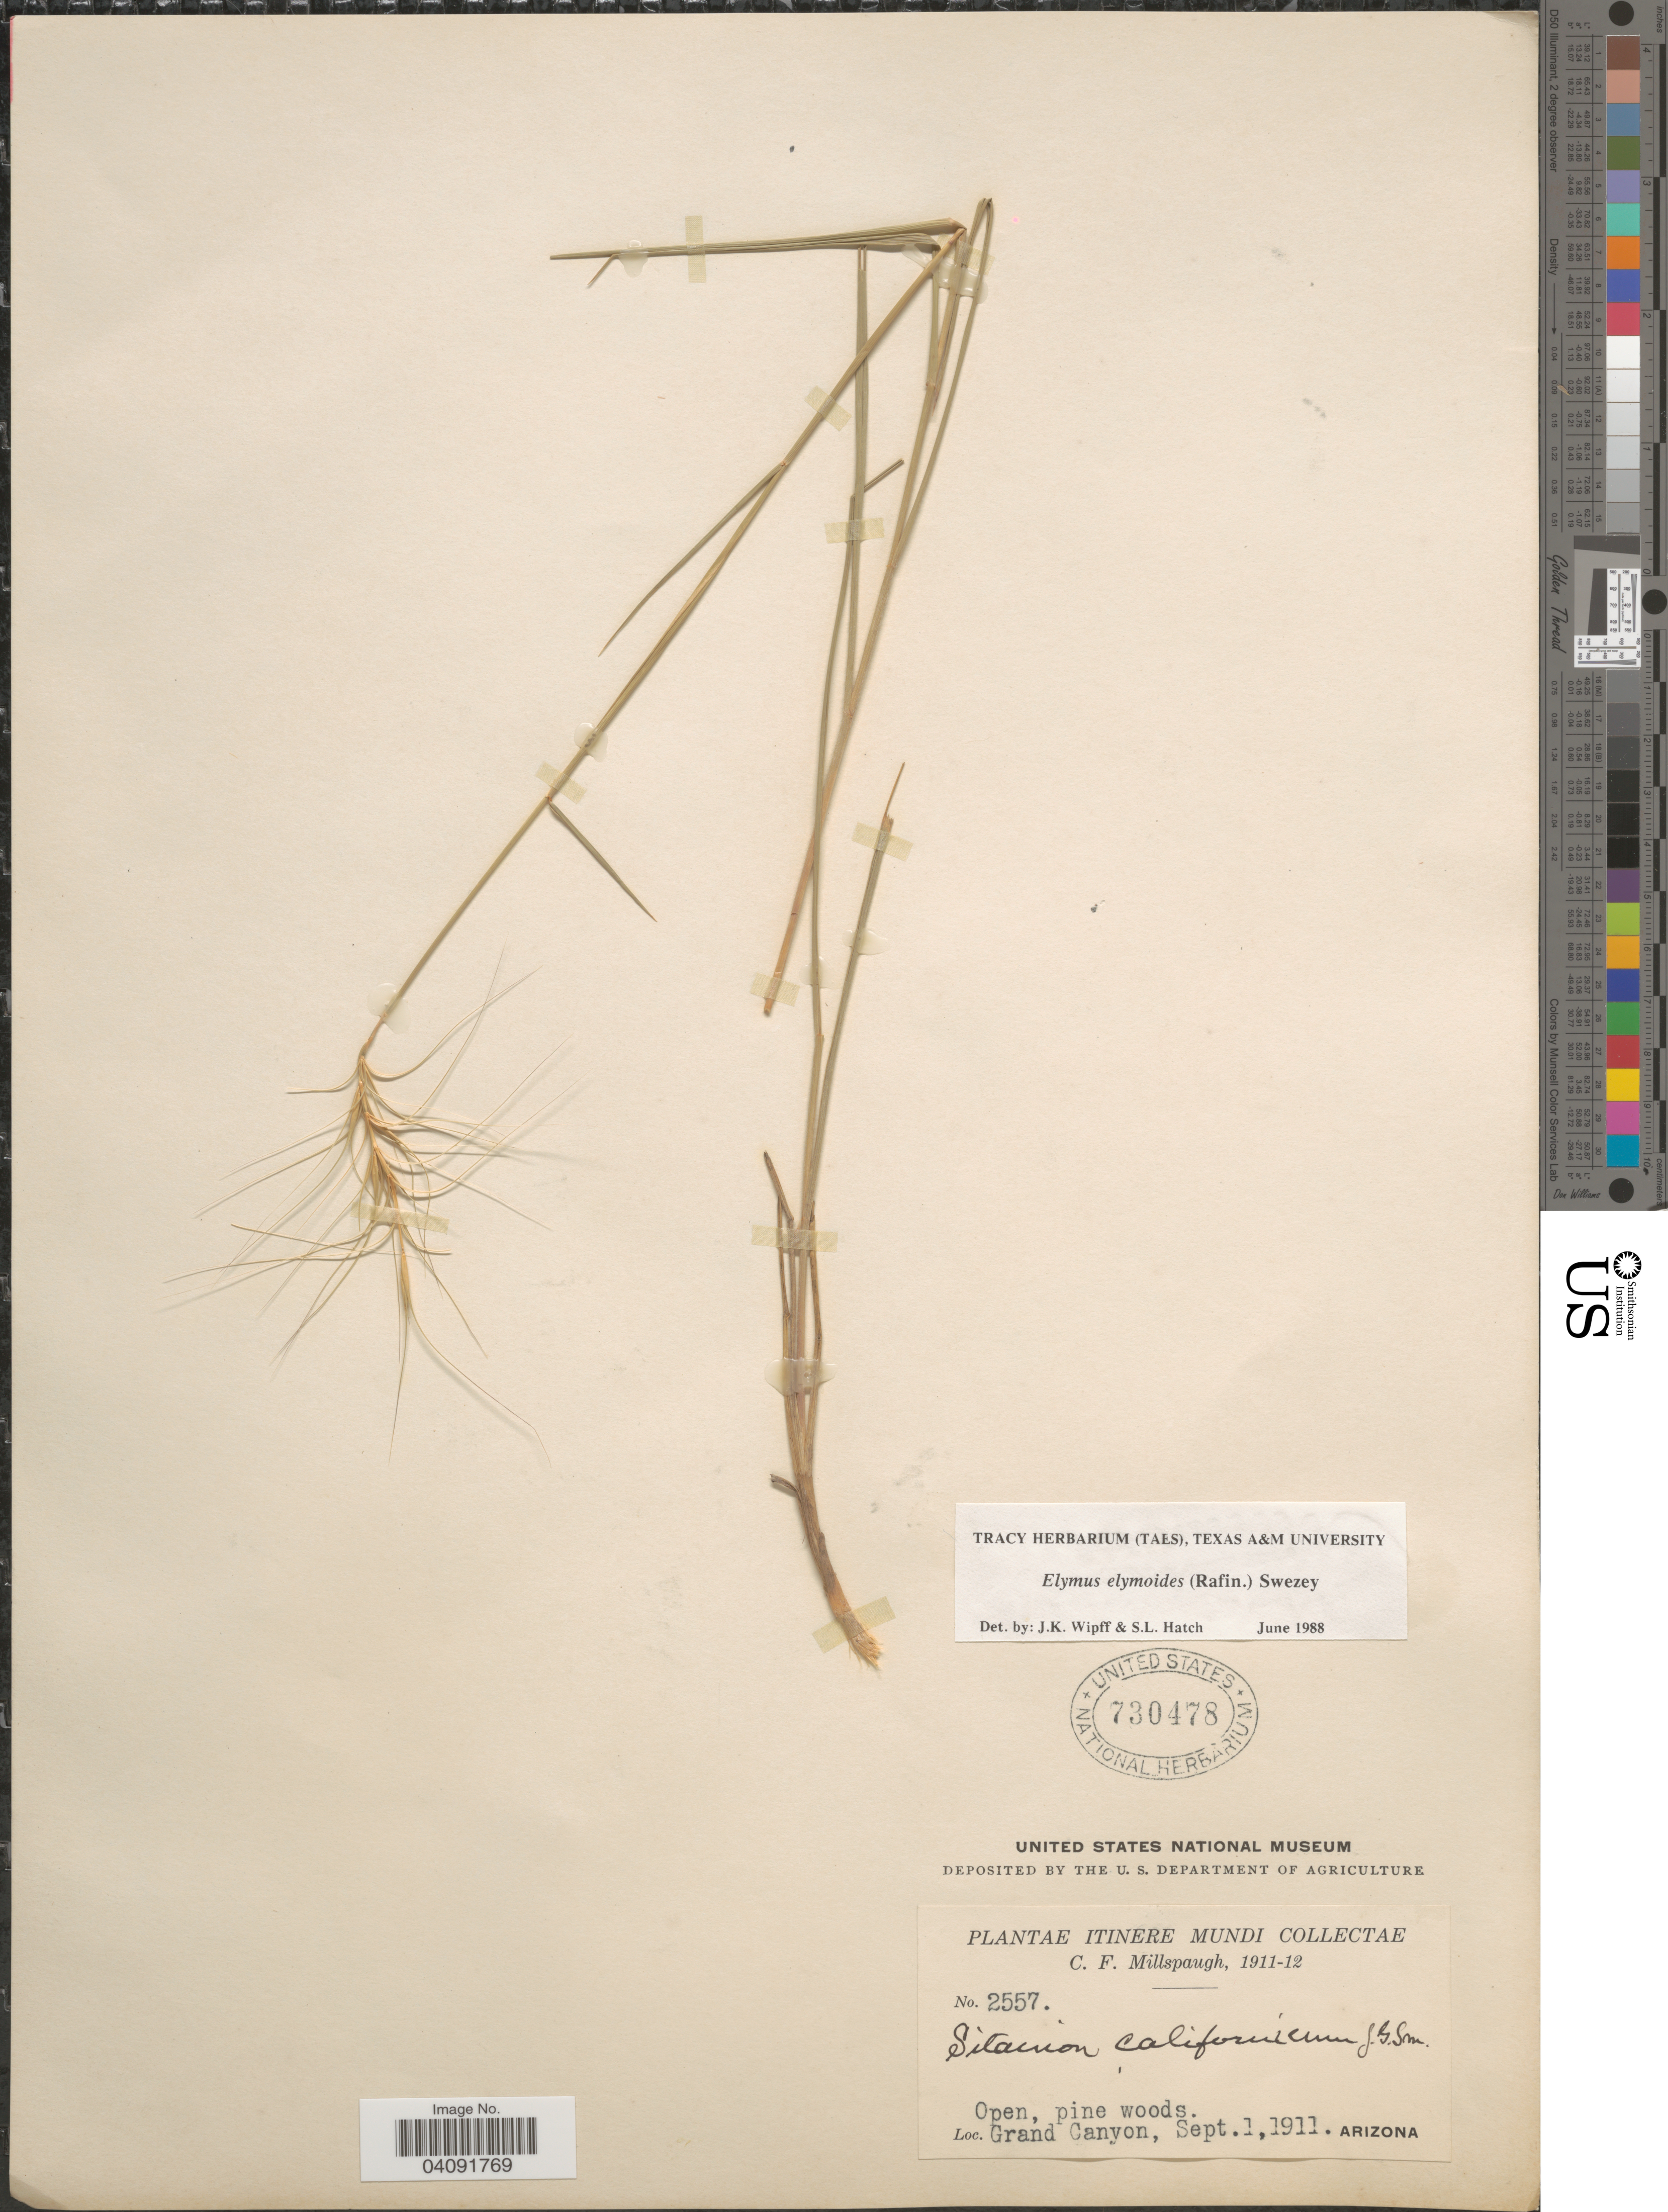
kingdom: Plantae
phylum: Tracheophyta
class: Liliopsida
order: Poales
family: Poaceae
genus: Elymus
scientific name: Elymus elymoides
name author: (Raf.) Swezey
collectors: C. F. Millspaugh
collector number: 2557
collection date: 1911-09-01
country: United States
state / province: Arizona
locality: Grand Canyon.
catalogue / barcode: US 730478